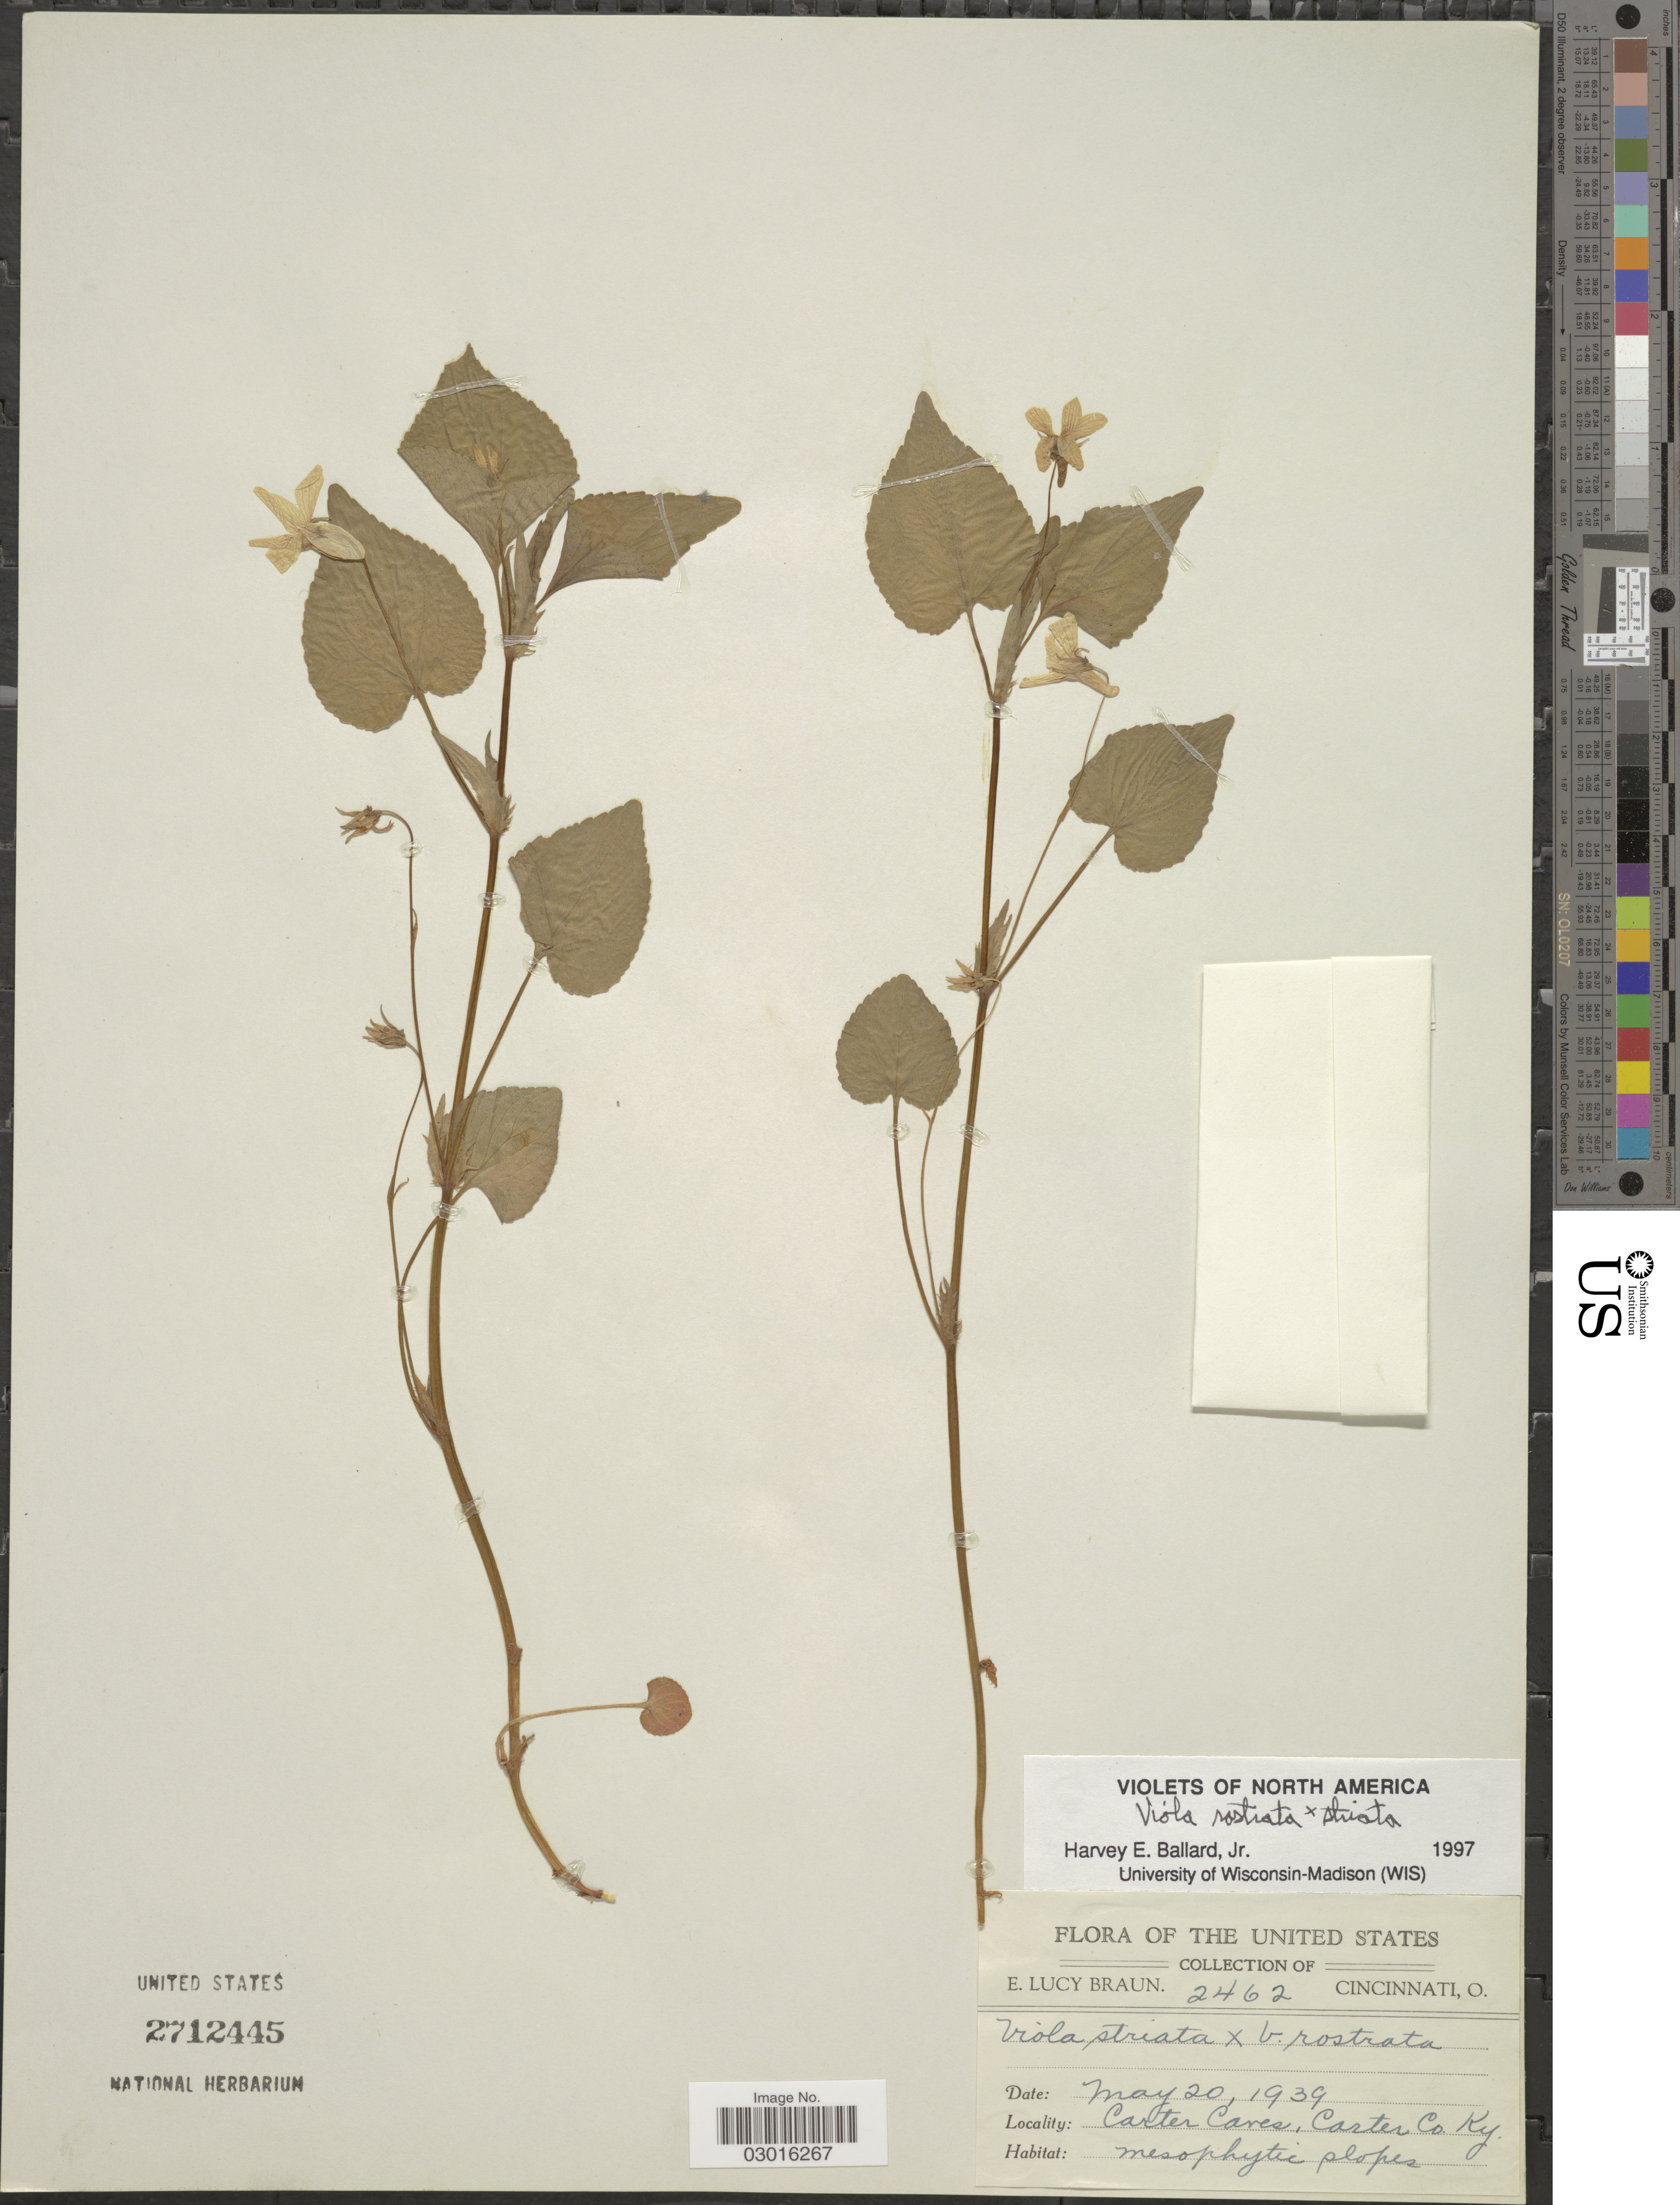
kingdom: Plantae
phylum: Tracheophyta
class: Magnoliopsida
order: Malpighiales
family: Violaceae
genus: Viola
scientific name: Viola rostrata x V. striata Aiton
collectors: E. L. Braun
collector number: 2462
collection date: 1939-05-20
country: United States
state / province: Kentucky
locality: Carter Caves, Carter Co.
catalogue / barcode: US 2712445